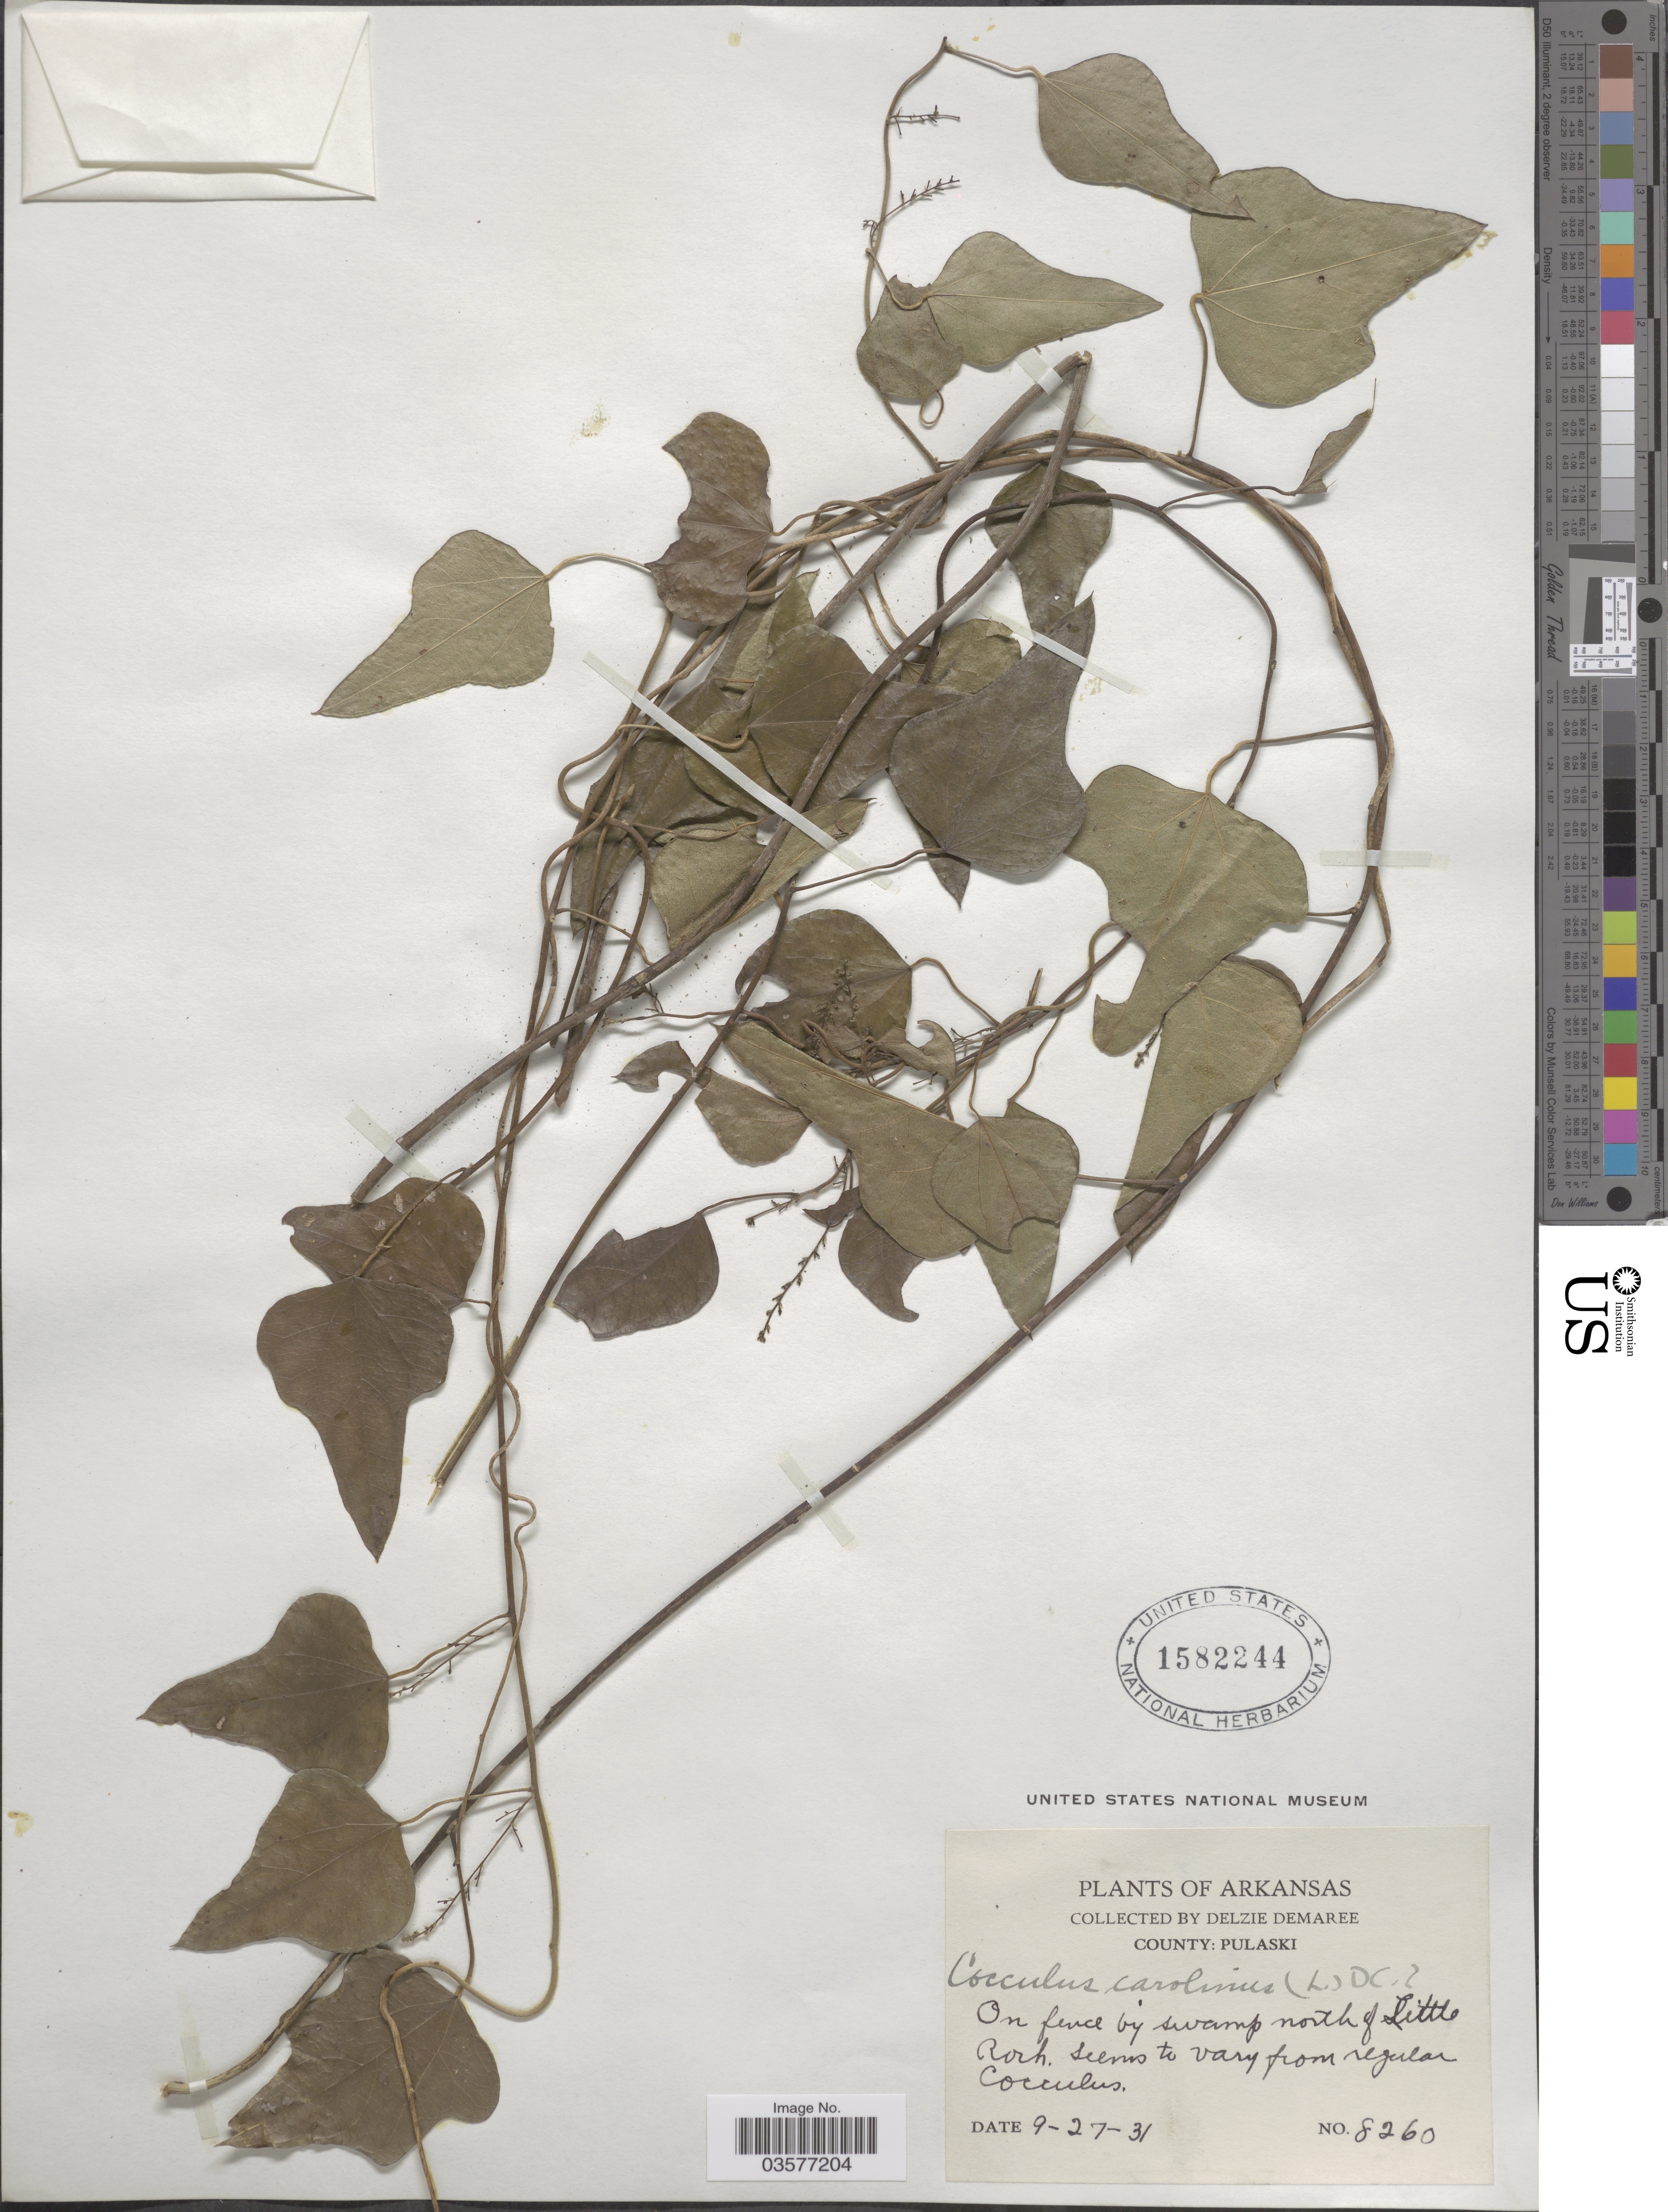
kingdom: Plantae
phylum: Tracheophyta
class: Magnoliopsida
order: Ranunculales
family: Menispermaceae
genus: Cocculus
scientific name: Cocculus carolinus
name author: (L.) DC.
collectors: D. Demaree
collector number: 8260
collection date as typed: Transcribed d/m/y: 27/9/31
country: United States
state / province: Arkansas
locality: County: Pulaski. On fence by swamp north of Little Rock.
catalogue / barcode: US 1582244